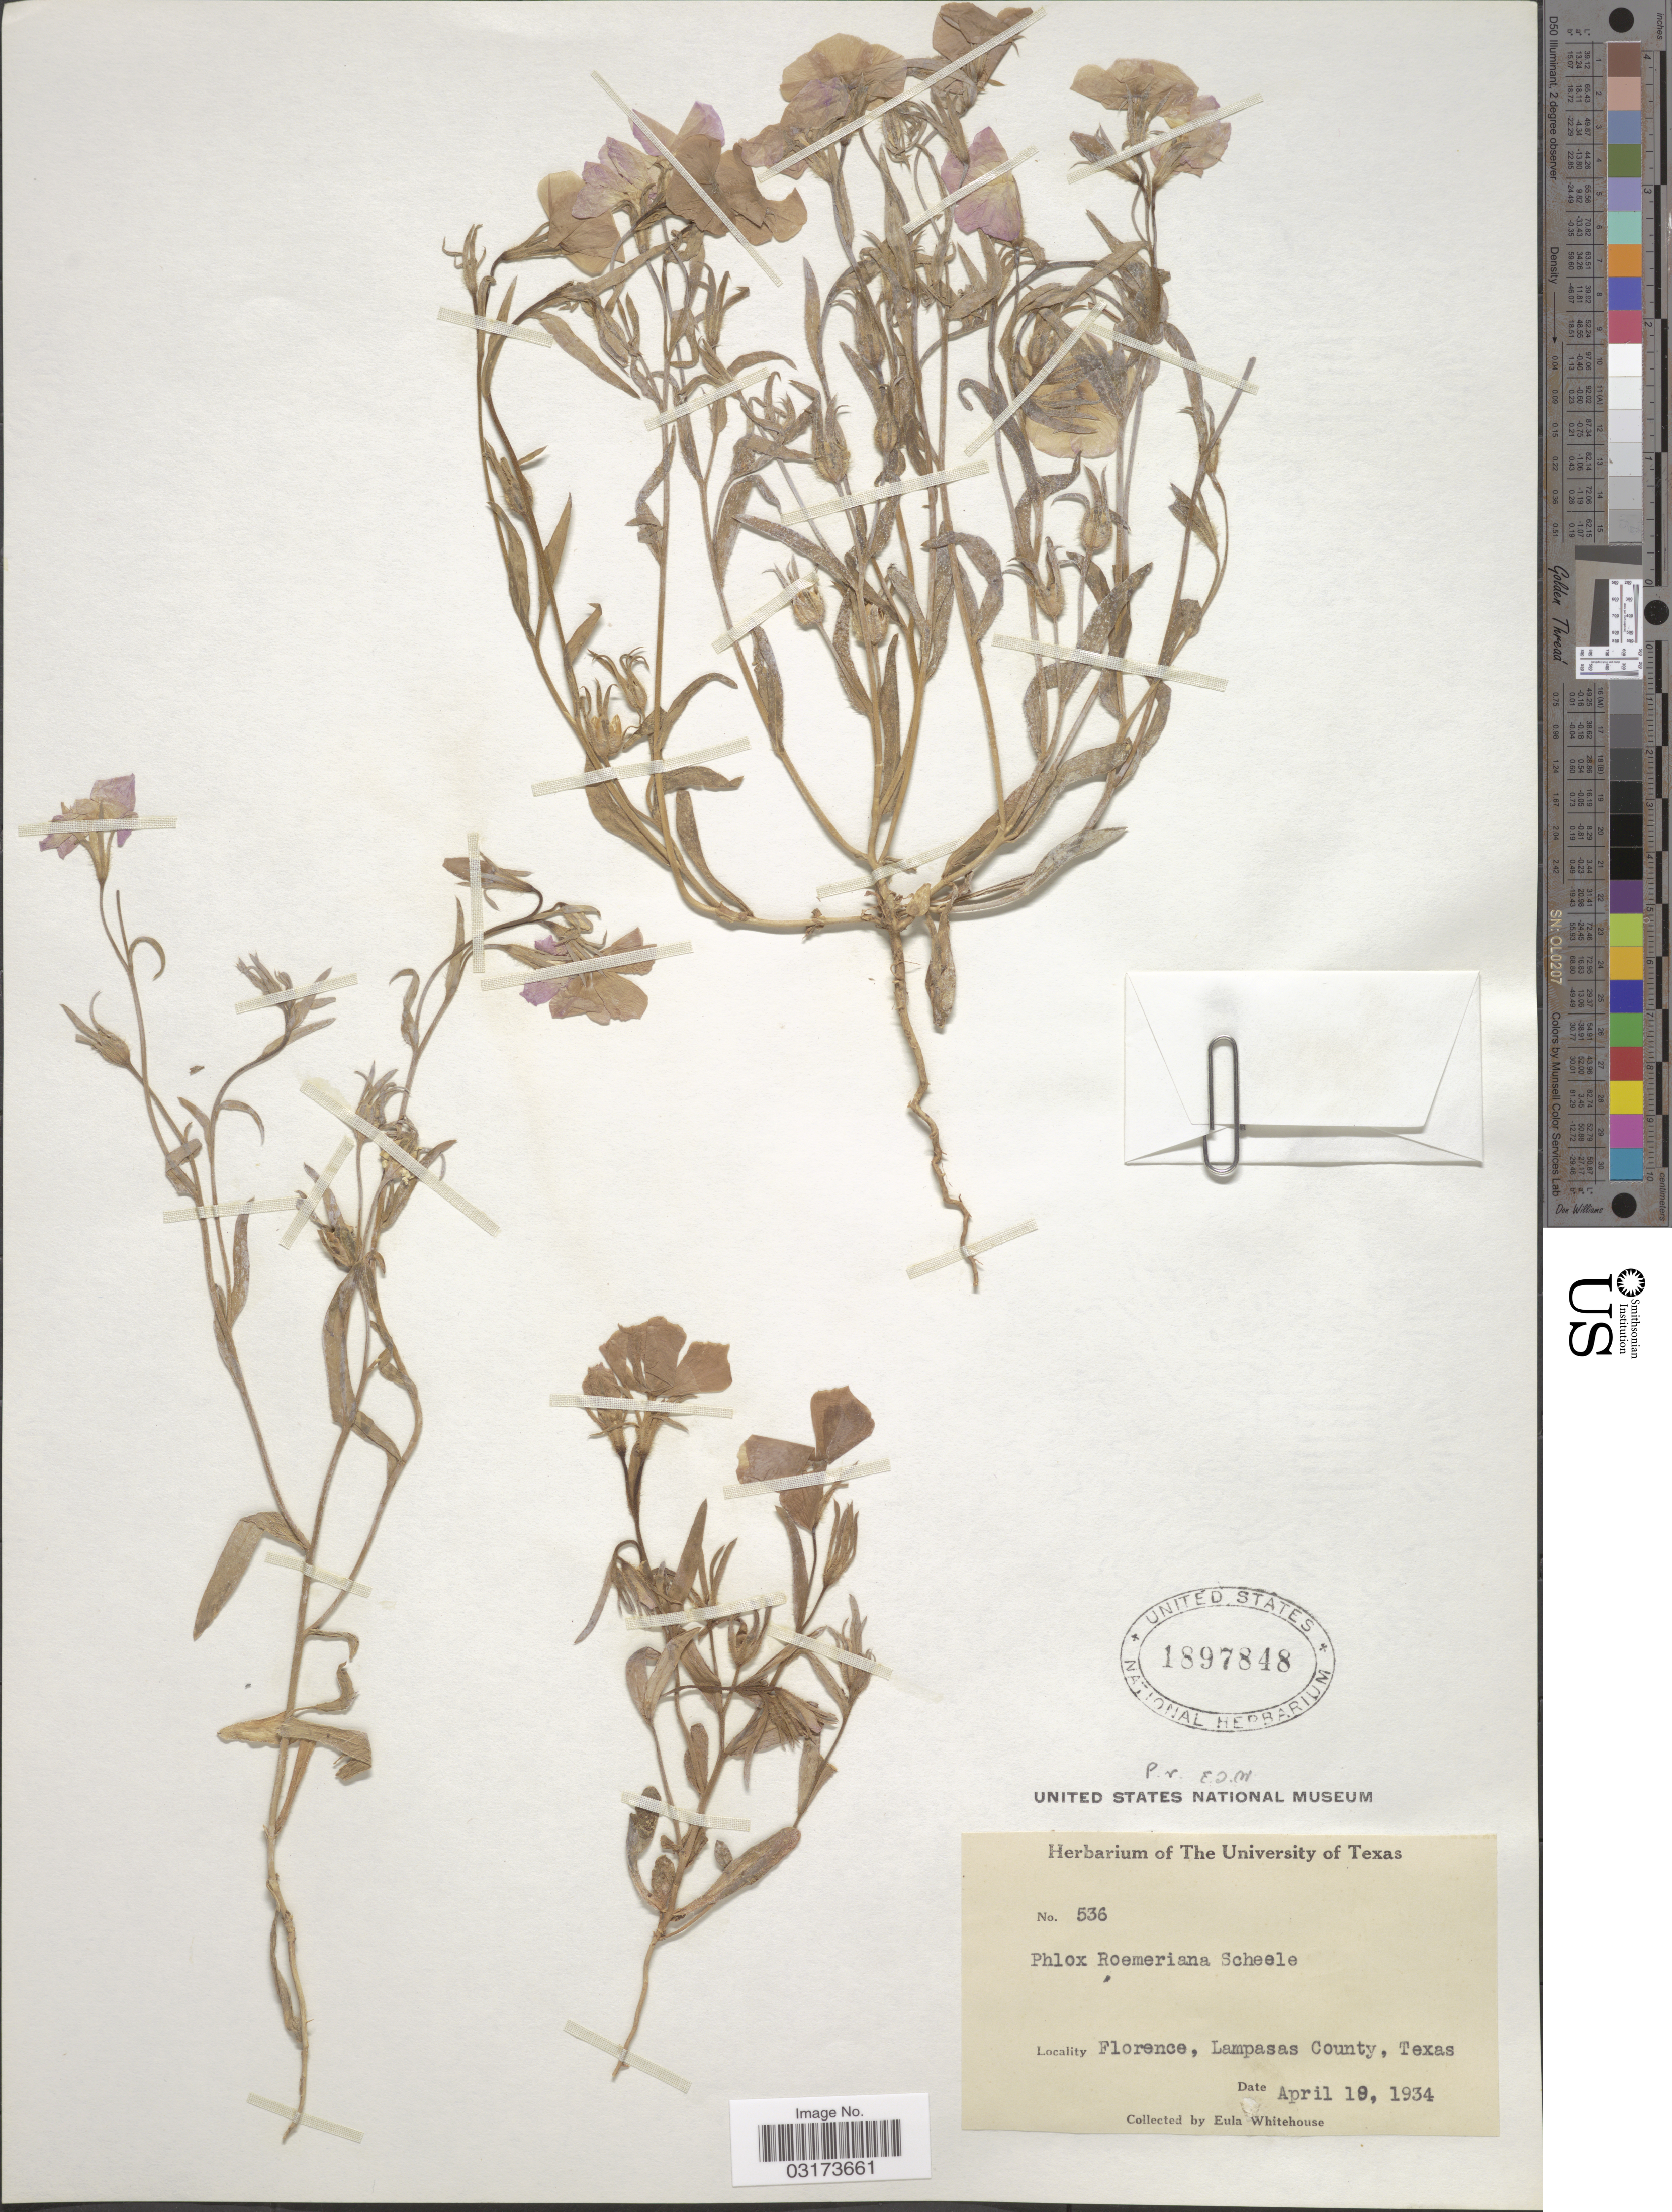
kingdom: Plantae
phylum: Tracheophyta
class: Magnoliopsida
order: Ericales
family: Polemoniaceae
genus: Phlox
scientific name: Phlox roemeriana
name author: Scheele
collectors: E. Whitehouse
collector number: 536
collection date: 1934-04-19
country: United States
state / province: Texas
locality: Florence, Lampasas County.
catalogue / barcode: US 1897848